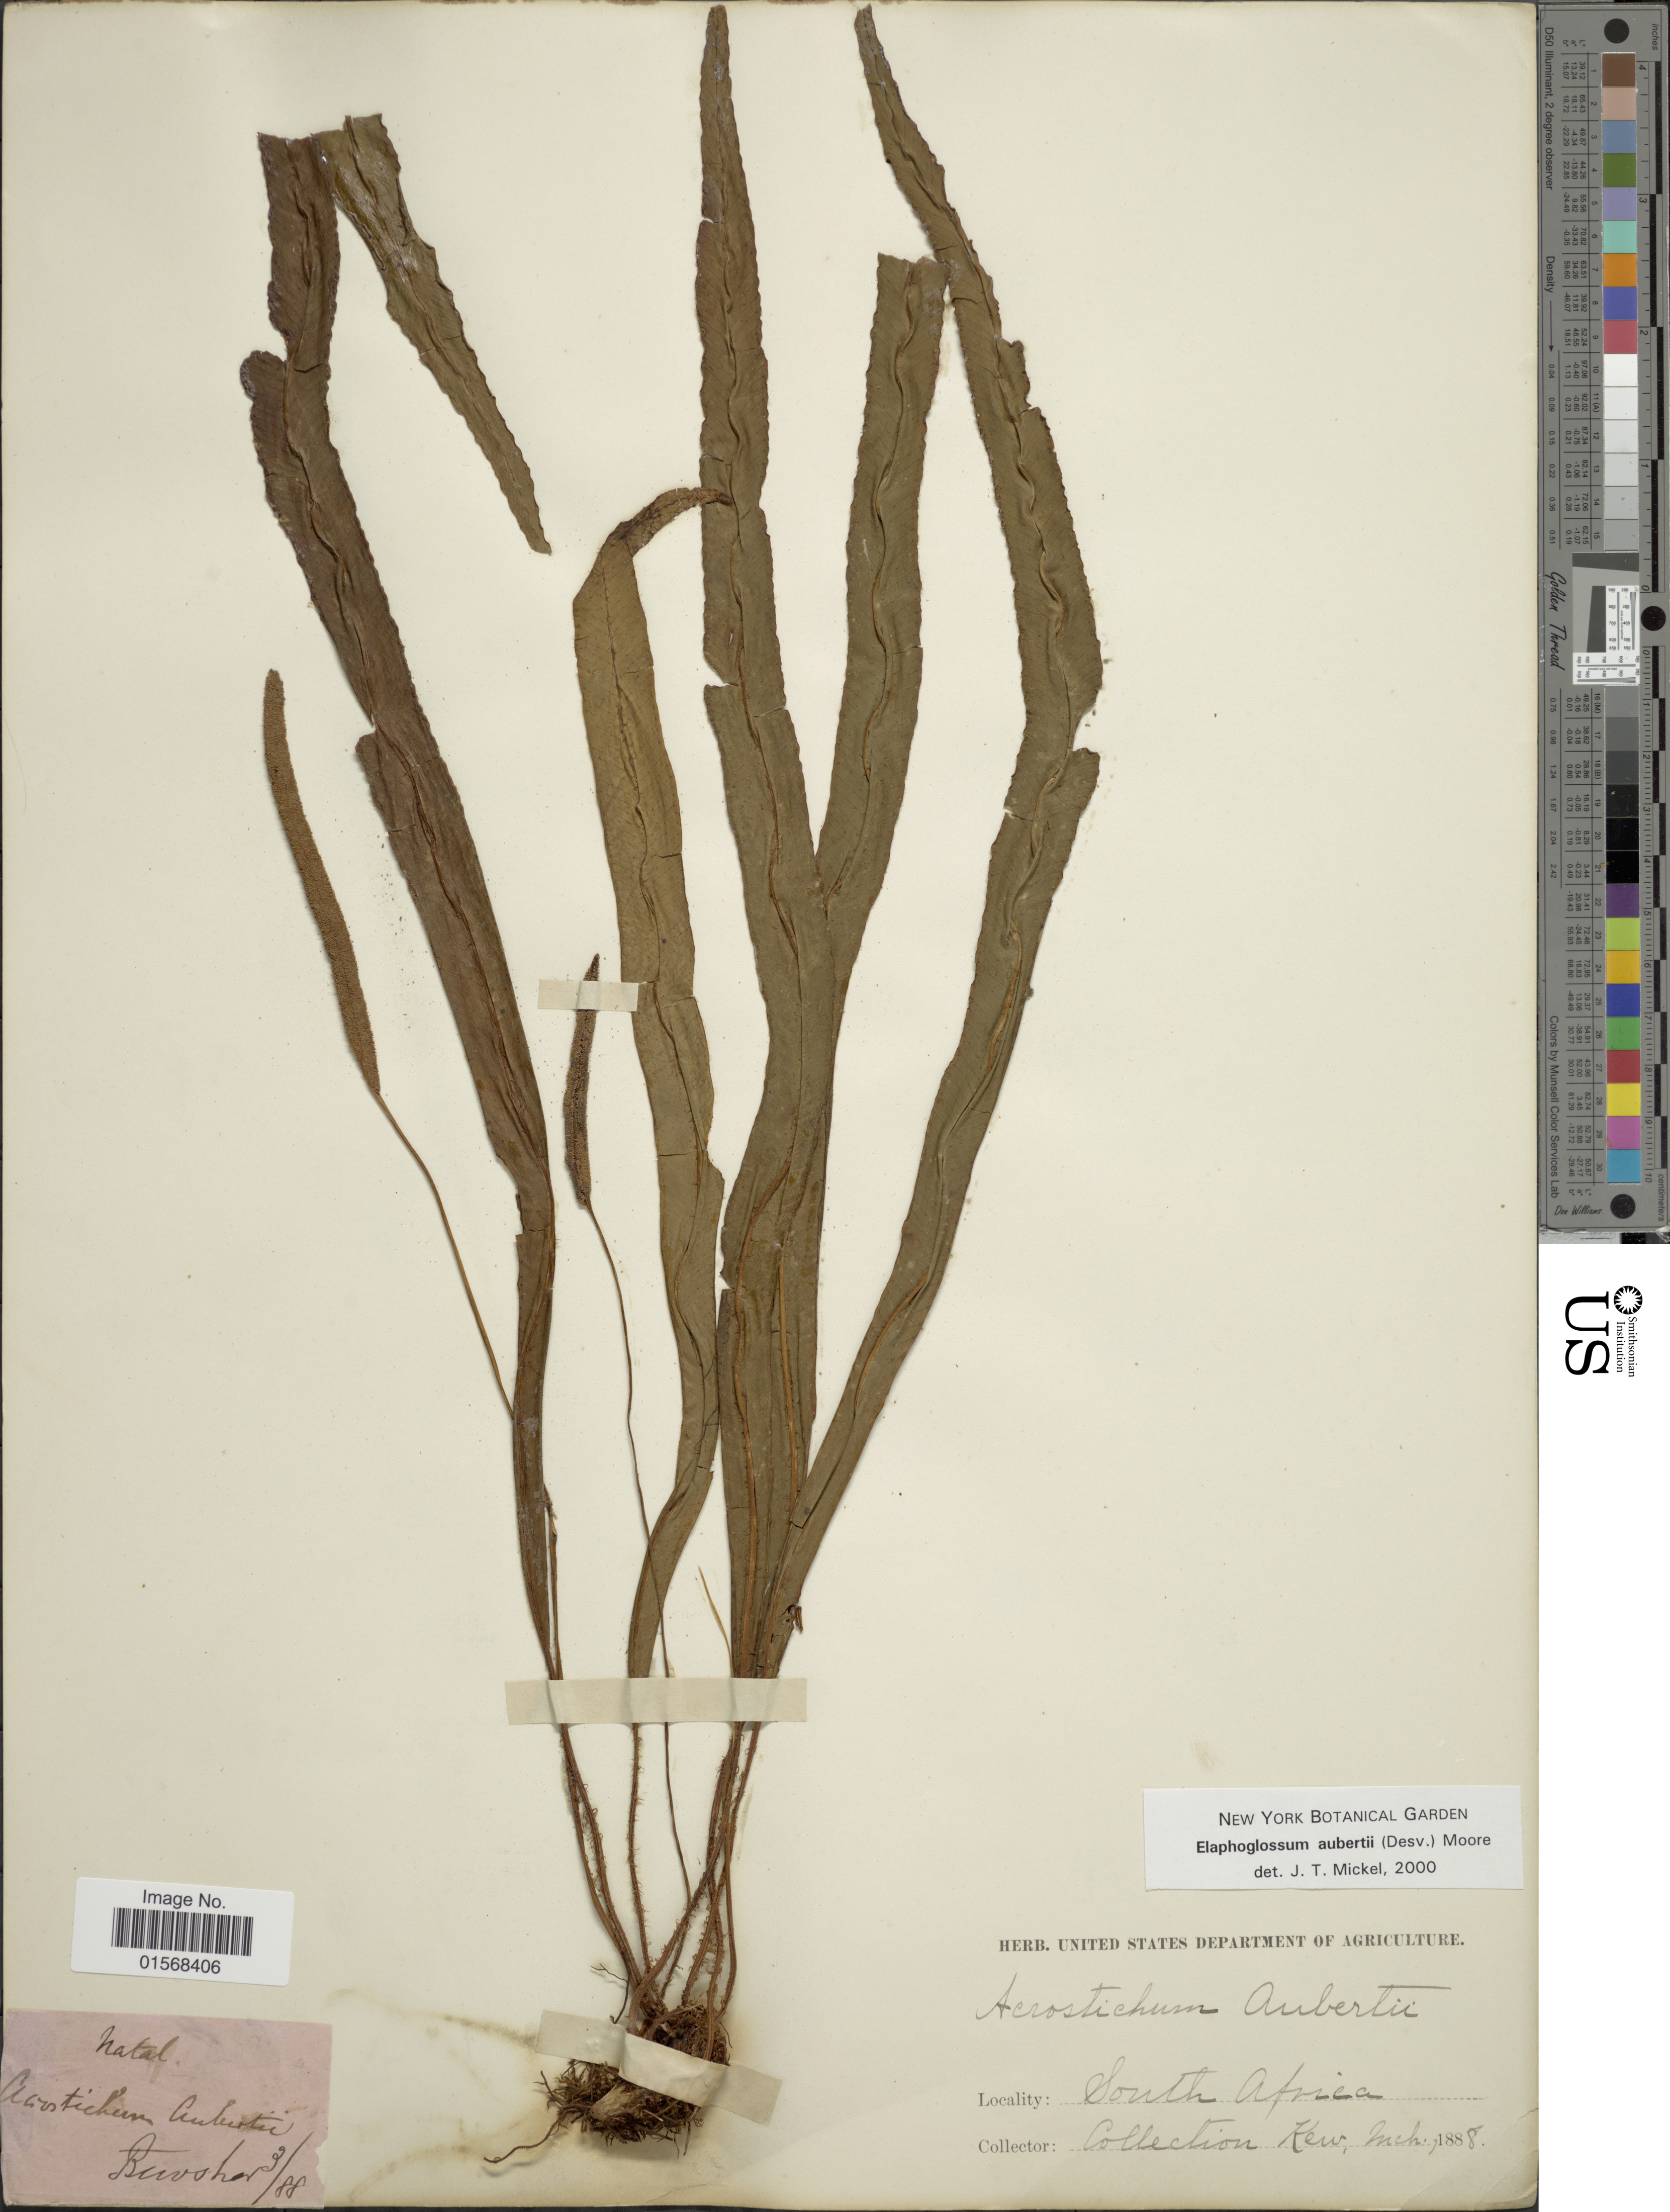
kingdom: Plantae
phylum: Tracheophyta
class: Polypodiopsida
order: Polypodiales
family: Dryopteridaceae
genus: Elaphoglossum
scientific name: Elaphoglossum aubertii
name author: (Desv.) T. Moore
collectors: Bewsher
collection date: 1888-03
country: South Africa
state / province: KwaZulu-Natal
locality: Natal. South Africa.